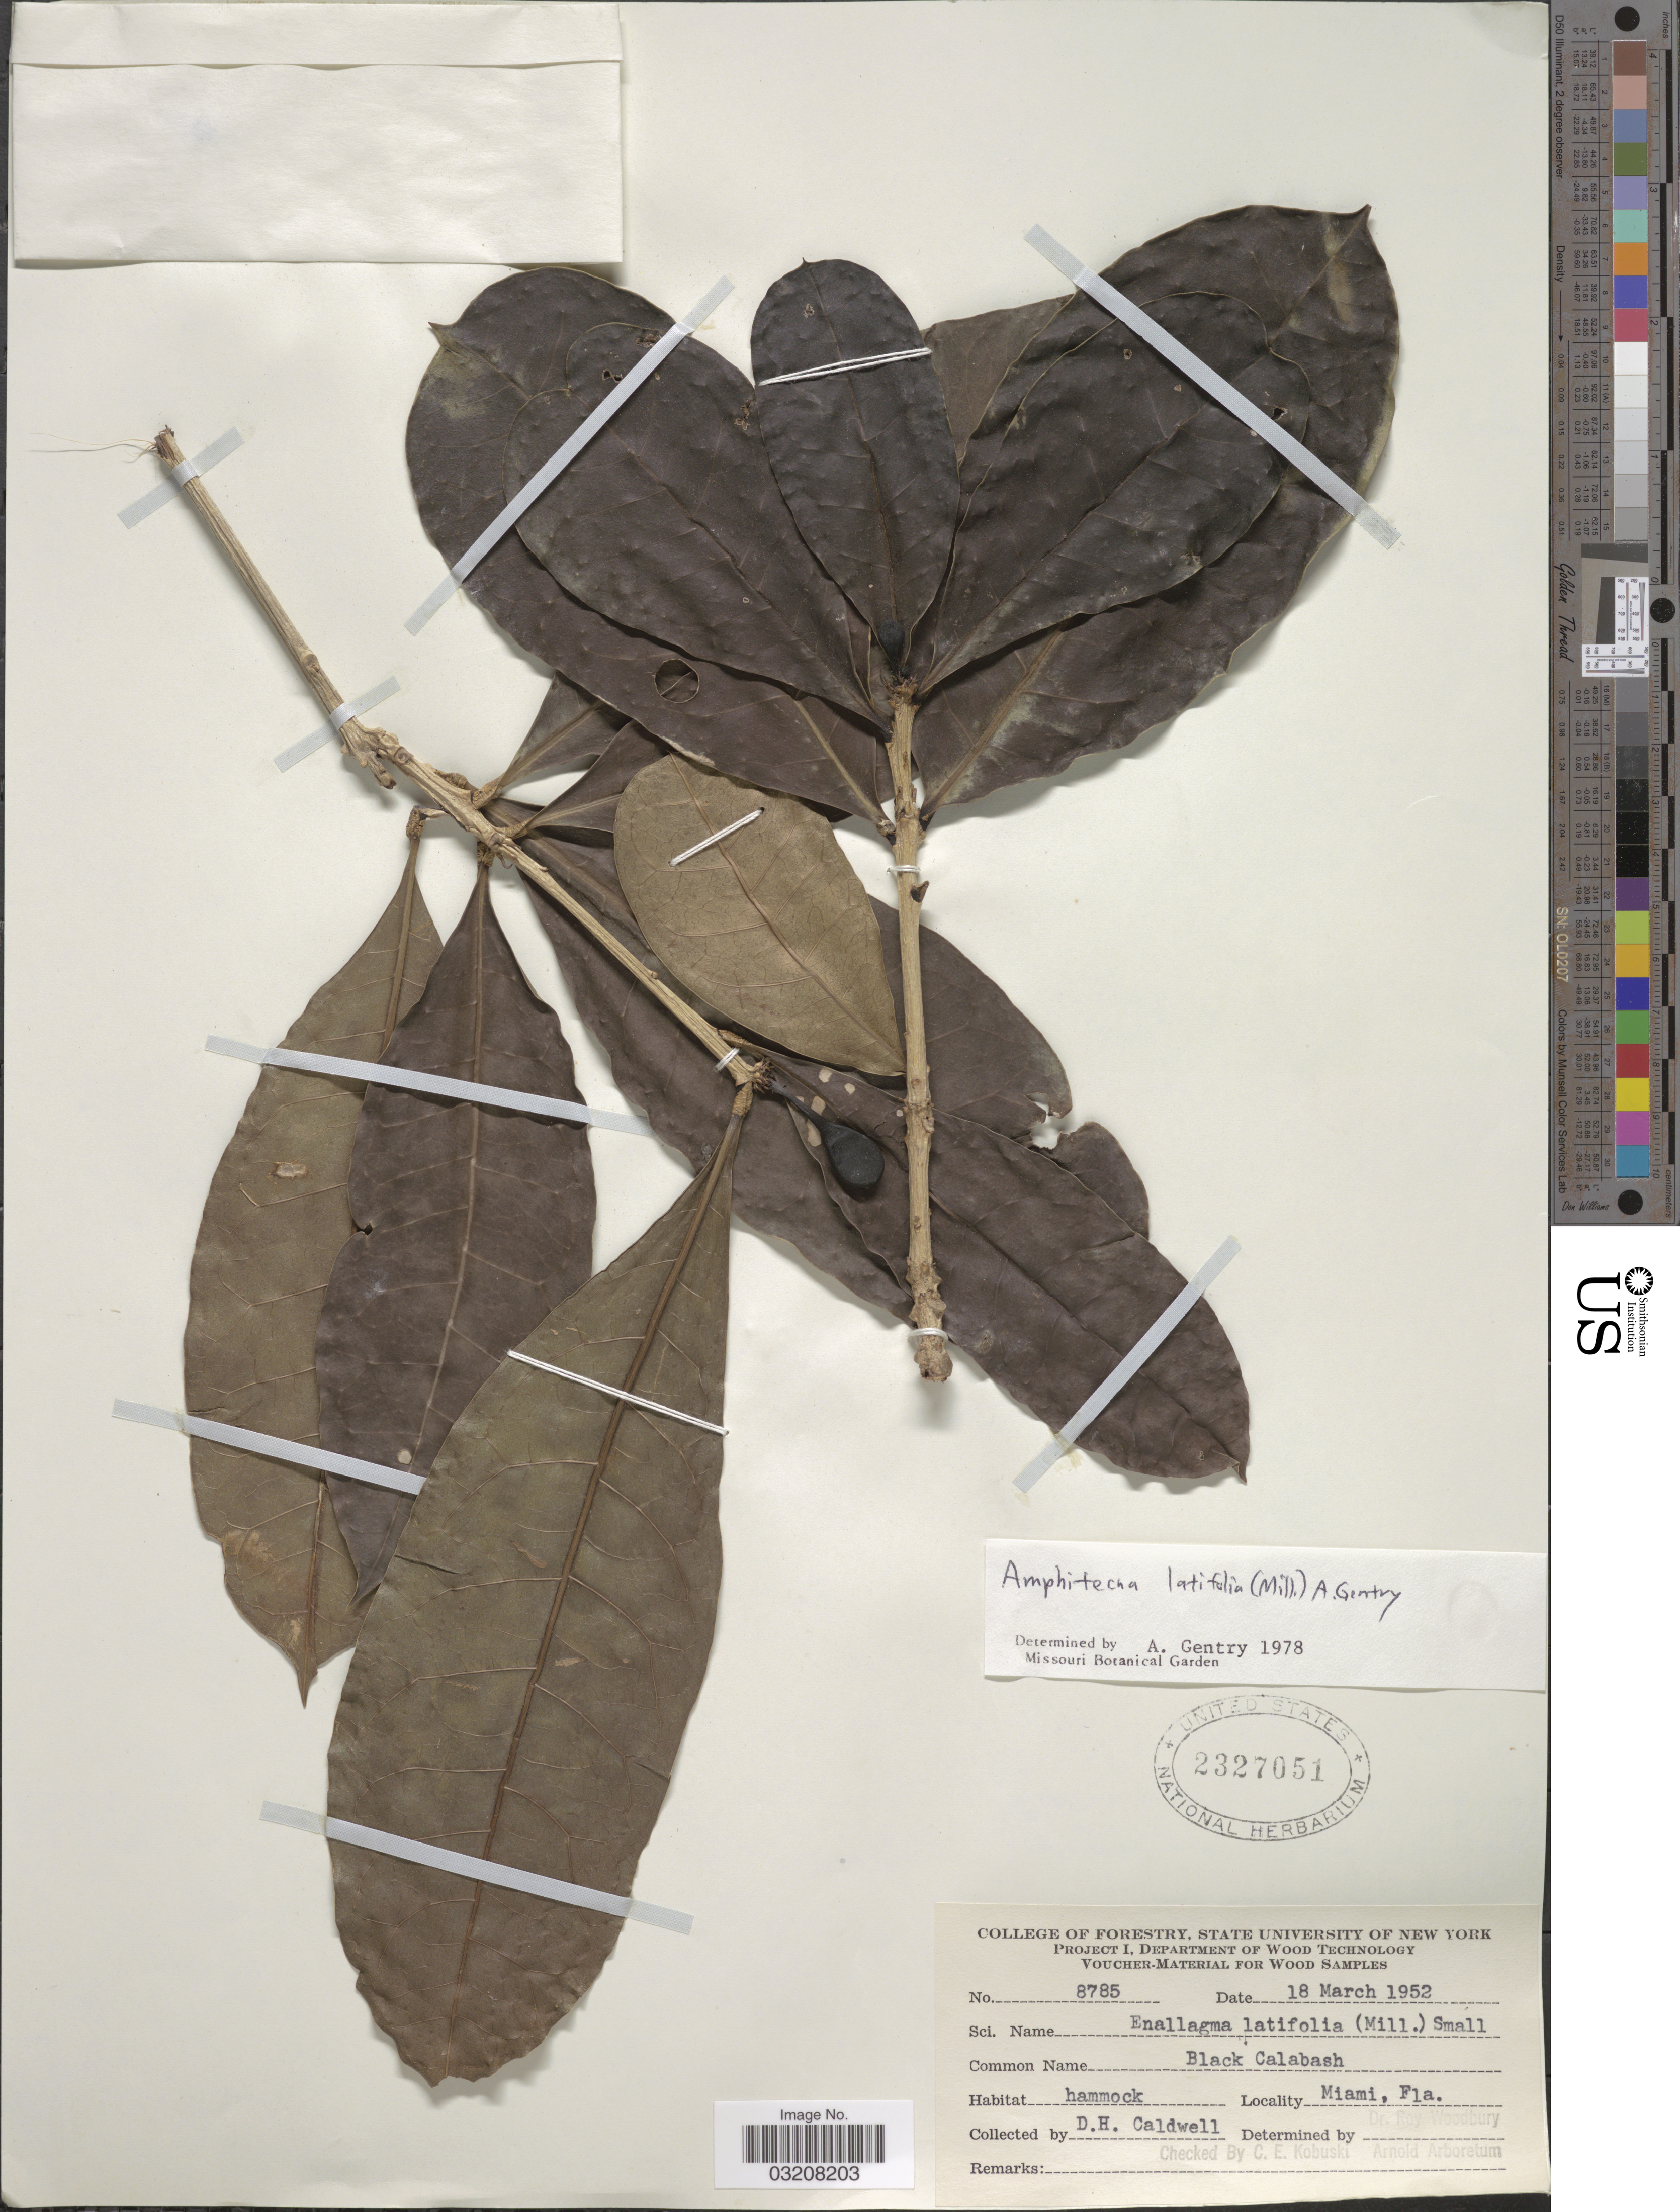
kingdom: Plantae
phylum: Tracheophyta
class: Magnoliopsida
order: Lamiales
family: Bignoniaceae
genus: Amphitecna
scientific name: Amphitecna latifolia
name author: (Mill.) A.H. Gentry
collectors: D. H. Caldwell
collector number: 8785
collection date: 1952-03-18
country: United States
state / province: Florida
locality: Miami.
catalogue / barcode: US 2327051